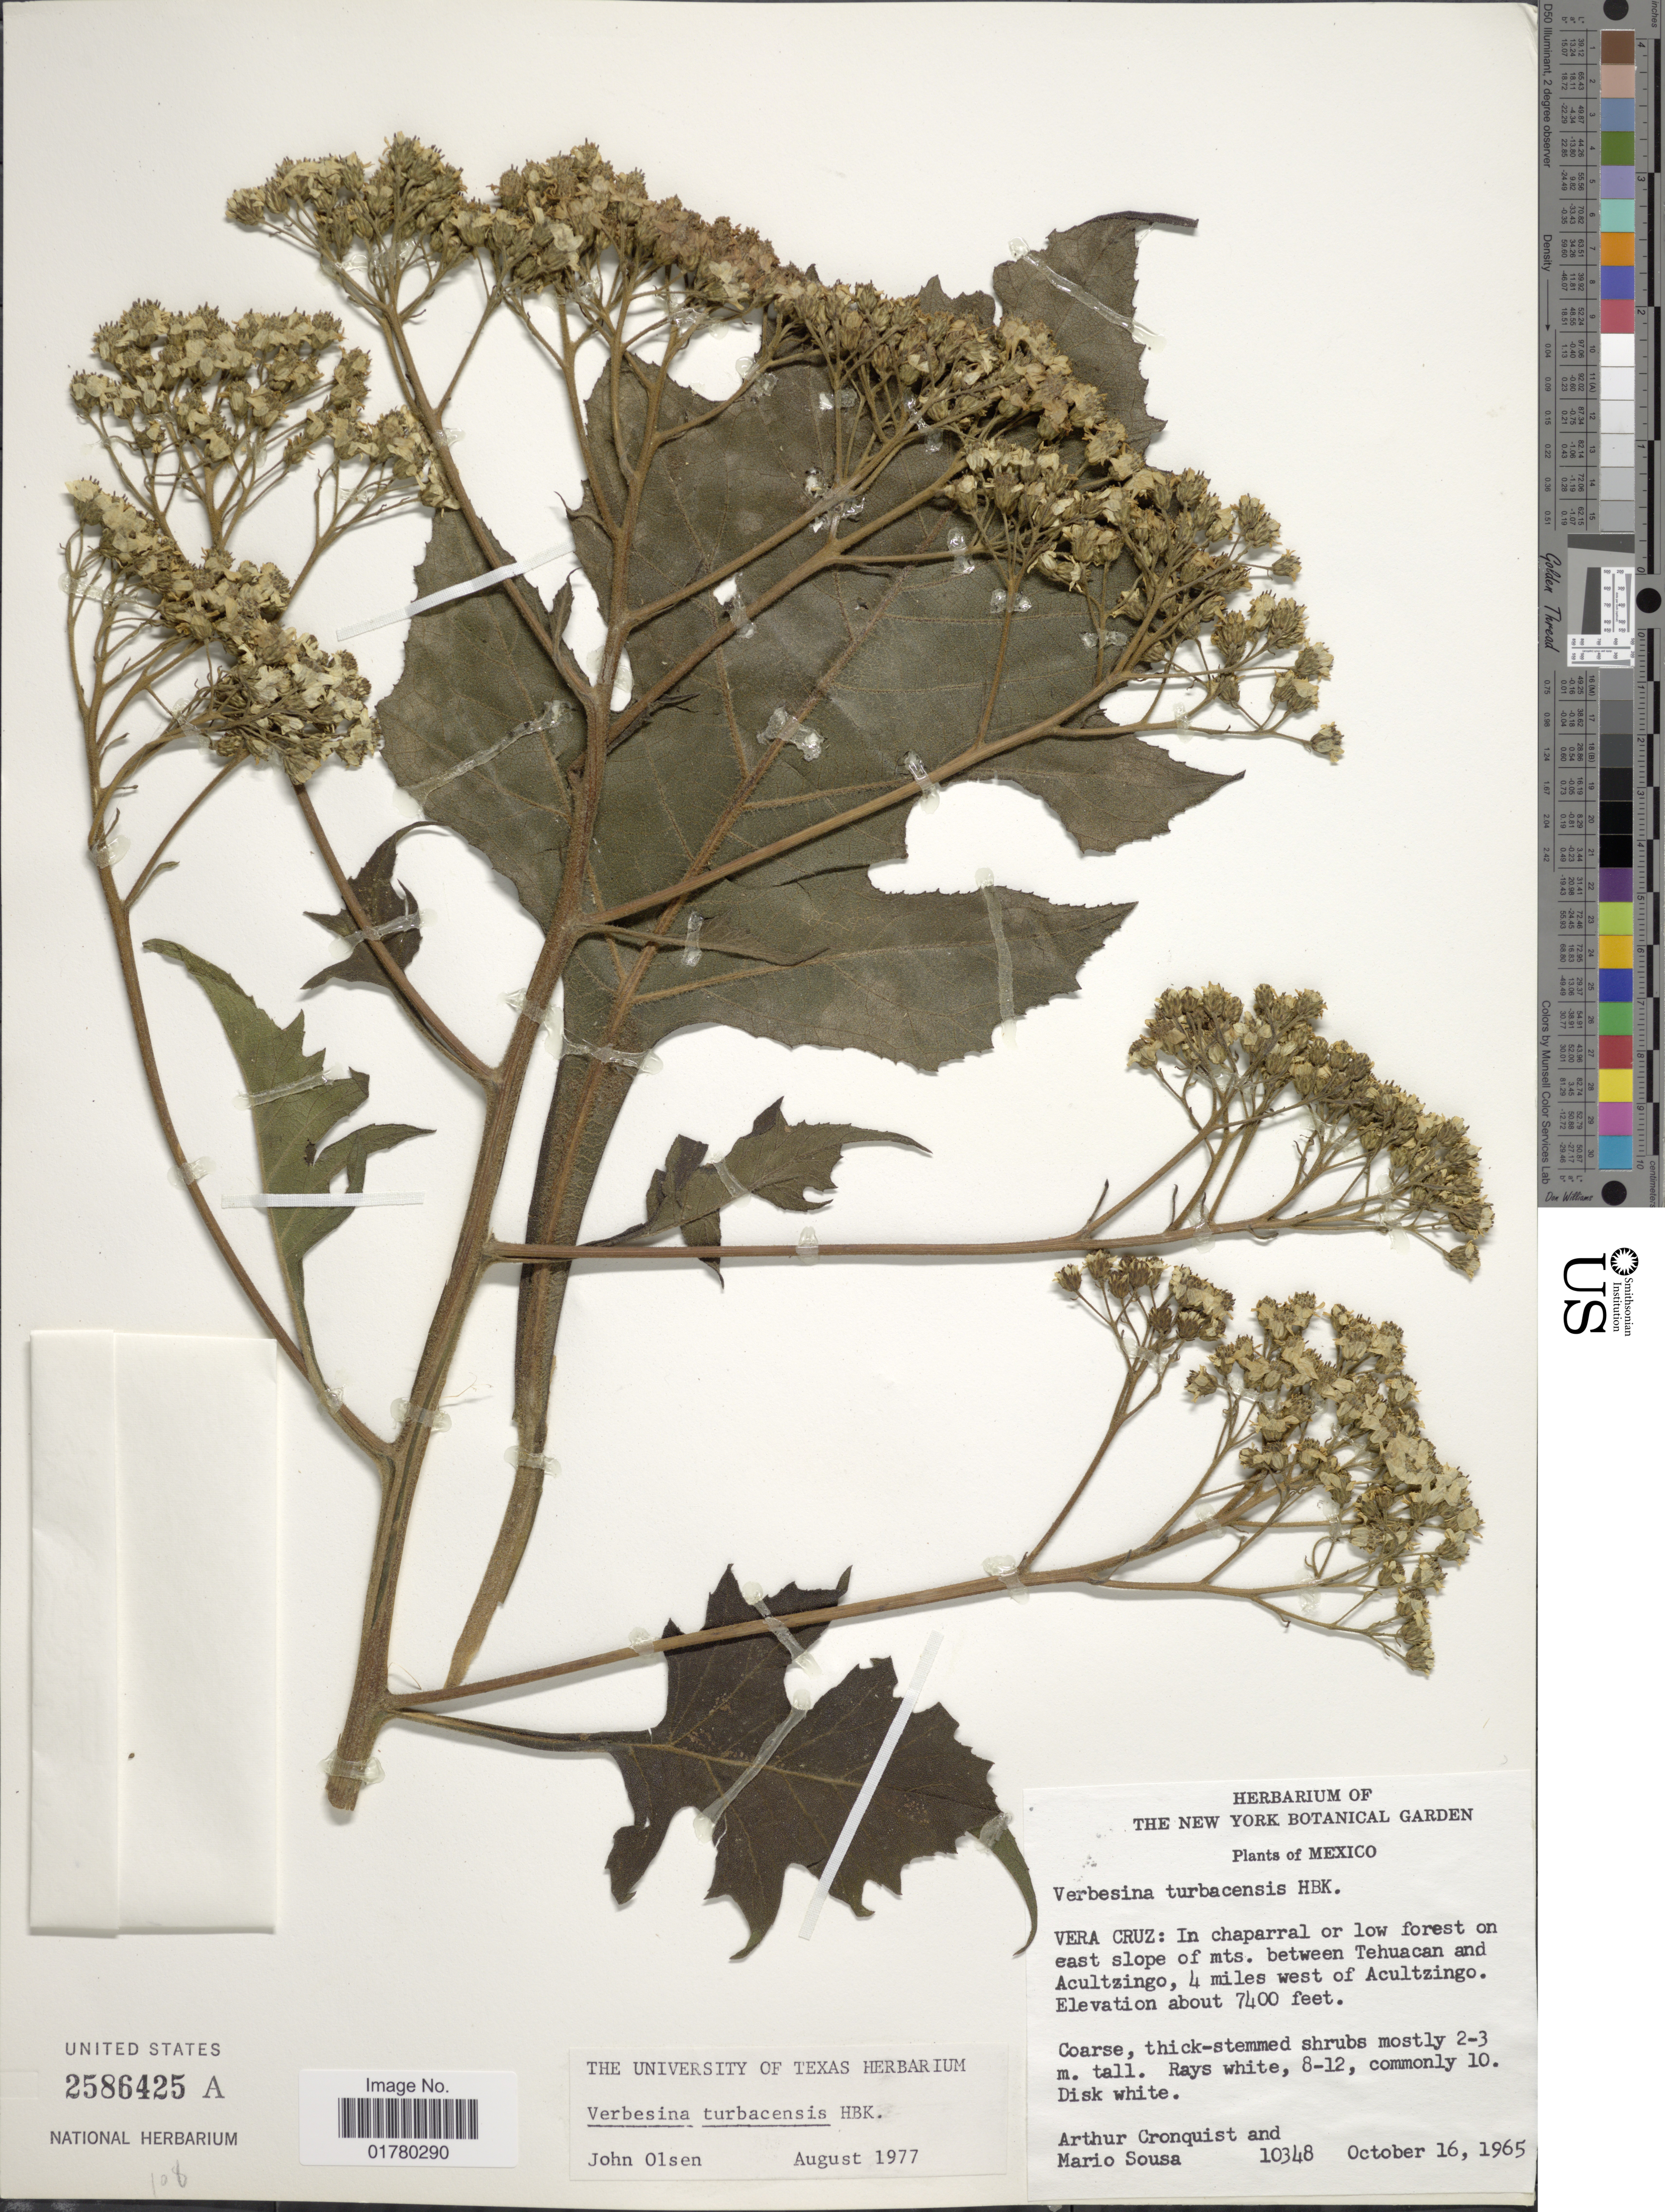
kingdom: Plantae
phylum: Tracheophyta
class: Magnoliopsida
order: Asterales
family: Asteraceae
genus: Verbesina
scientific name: Verbesina turbacensis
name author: Kunth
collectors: A. J. Cronquist & M. Sousa S.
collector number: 10348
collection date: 1965-10-16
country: Mexico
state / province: Veracruz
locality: Vera Cruz: In chaparral or low forest on east slope of mts. between Tehuacan and Acultzingo, 4 miles west of Acultzingo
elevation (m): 2256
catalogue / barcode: US 2586425A